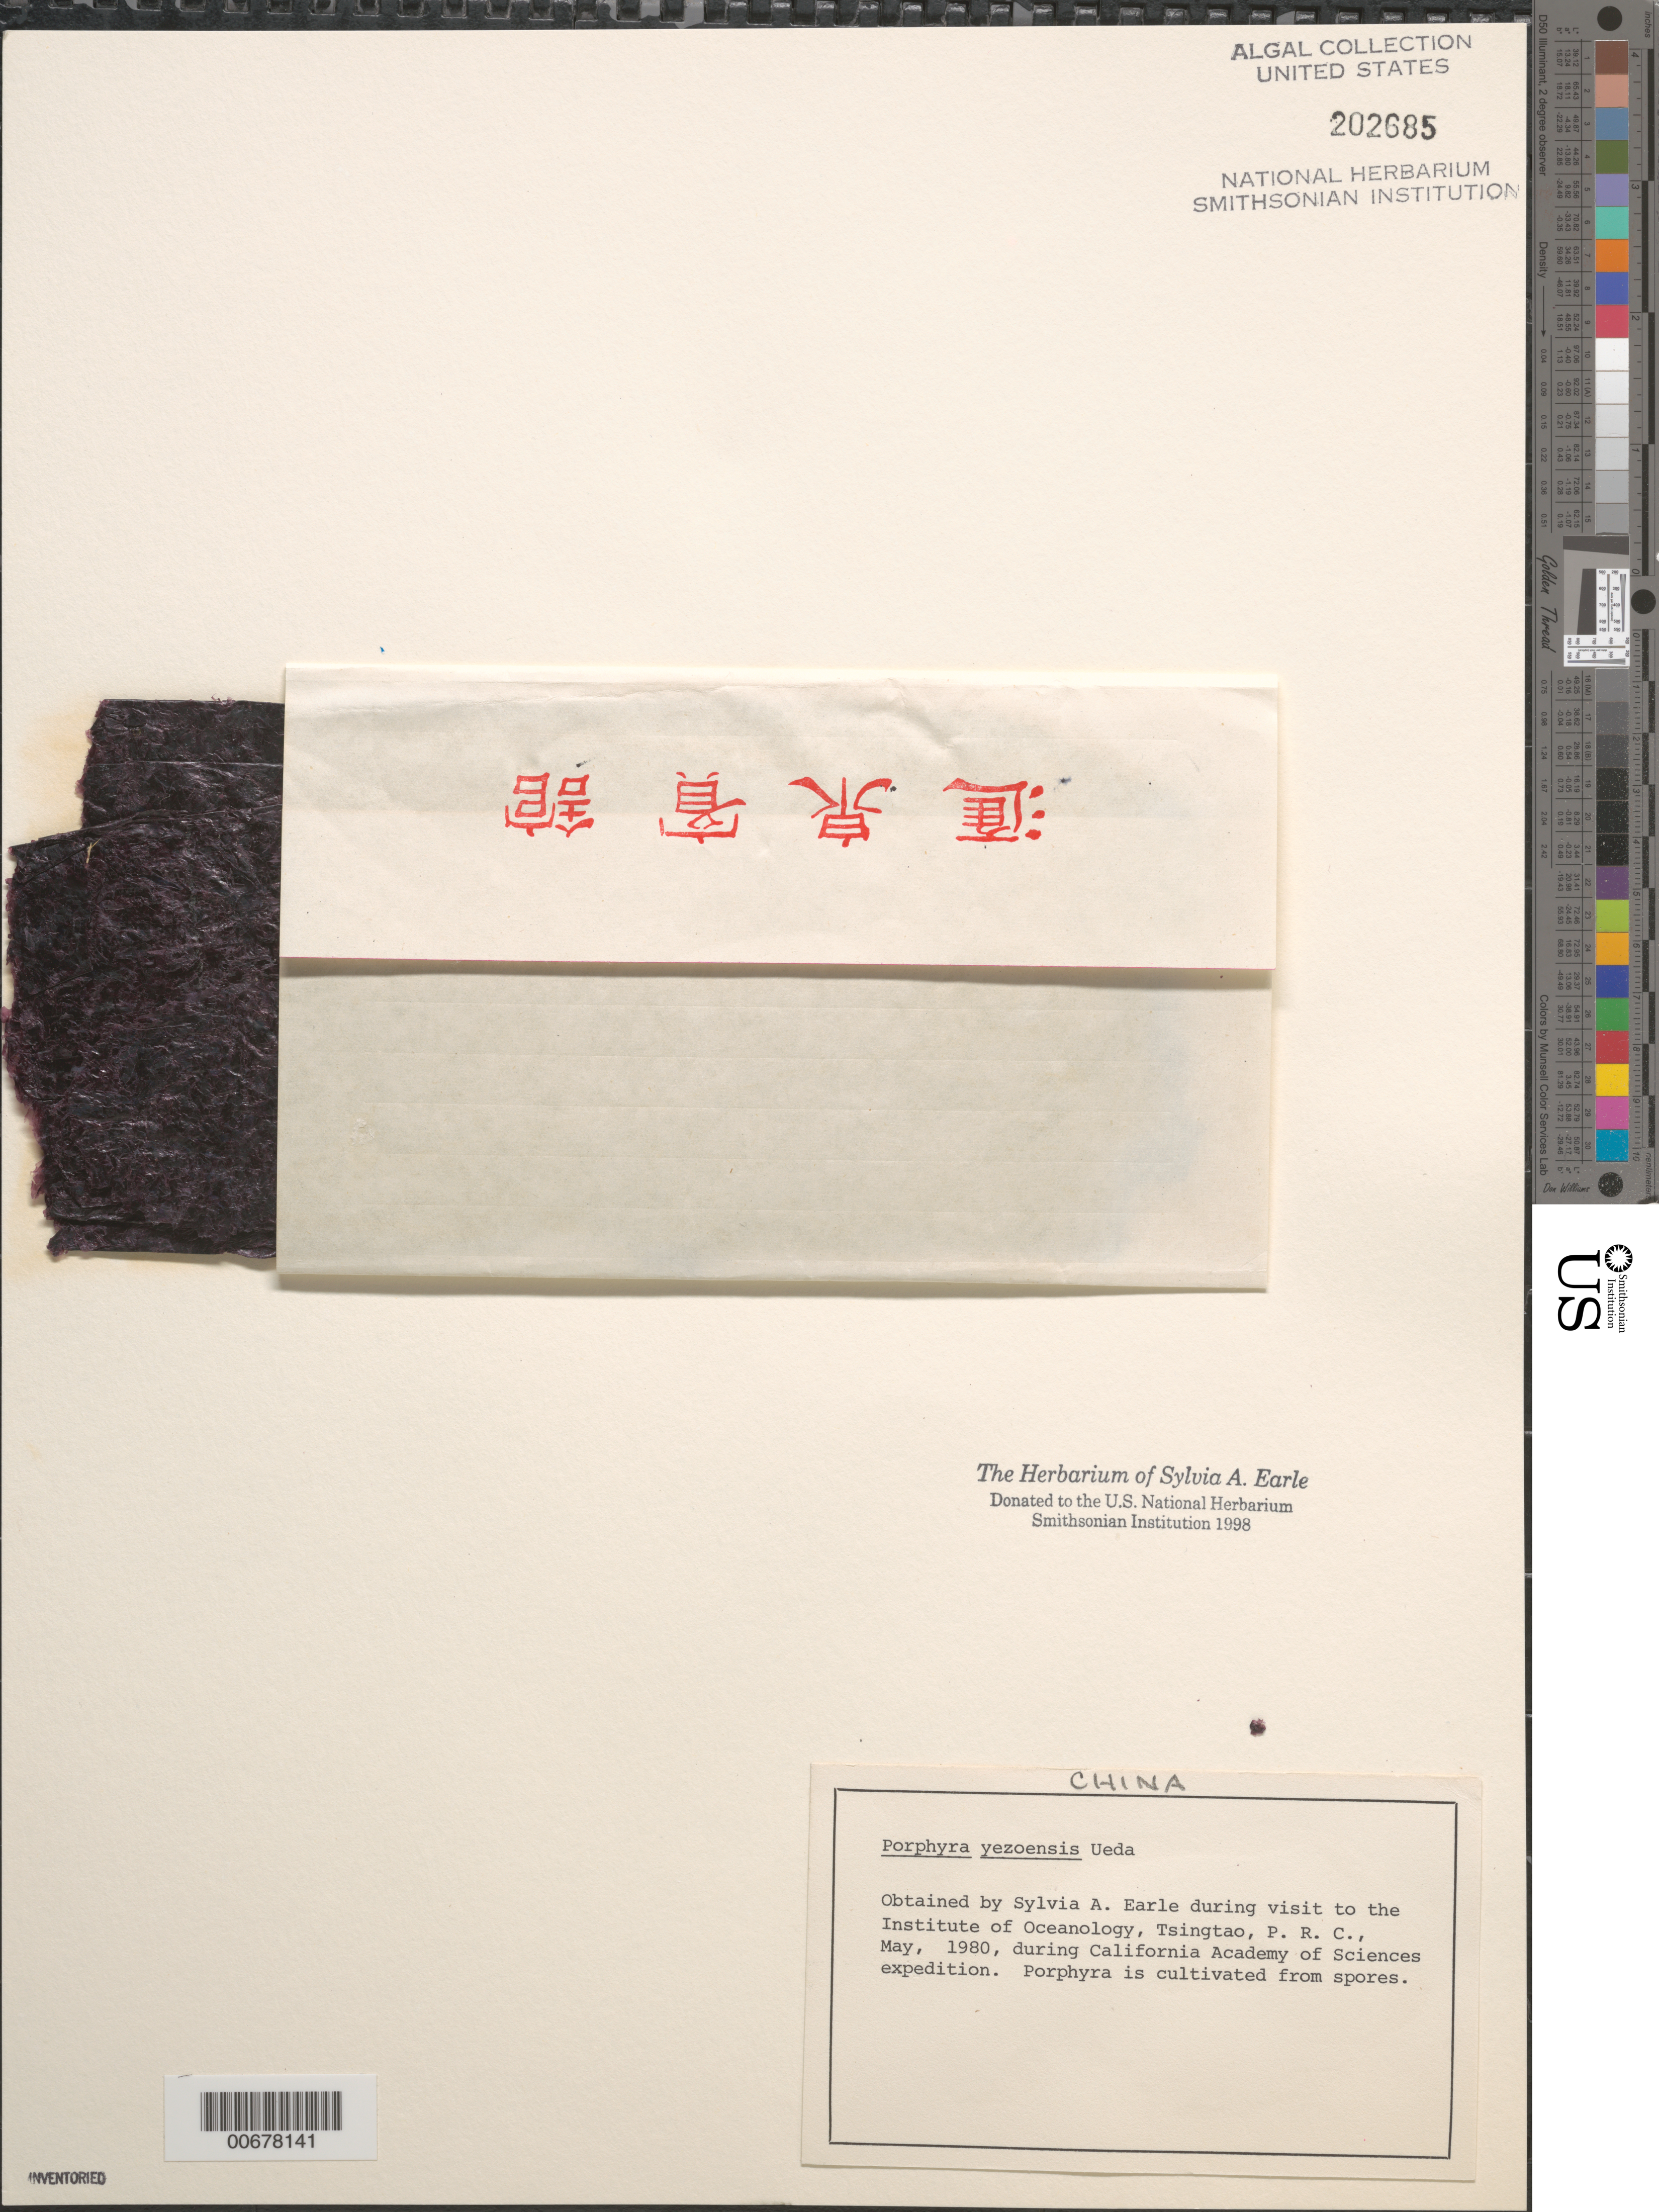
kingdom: Plantae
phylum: Rhodophyta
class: Bangiophyceae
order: Bangiales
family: Bangiaceae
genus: Pyropia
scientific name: Pyropia yezoensis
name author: (Ueda) M.S. Hwang & H. G. Choi in J.E. Sutherl. et al.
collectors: S. A. Earle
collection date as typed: May 1980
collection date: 1980-05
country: China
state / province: Shandong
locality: Qingdau (Tsingtao), Institute of Oceanology (obtained by Sylvia A. Earle)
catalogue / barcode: US 202685